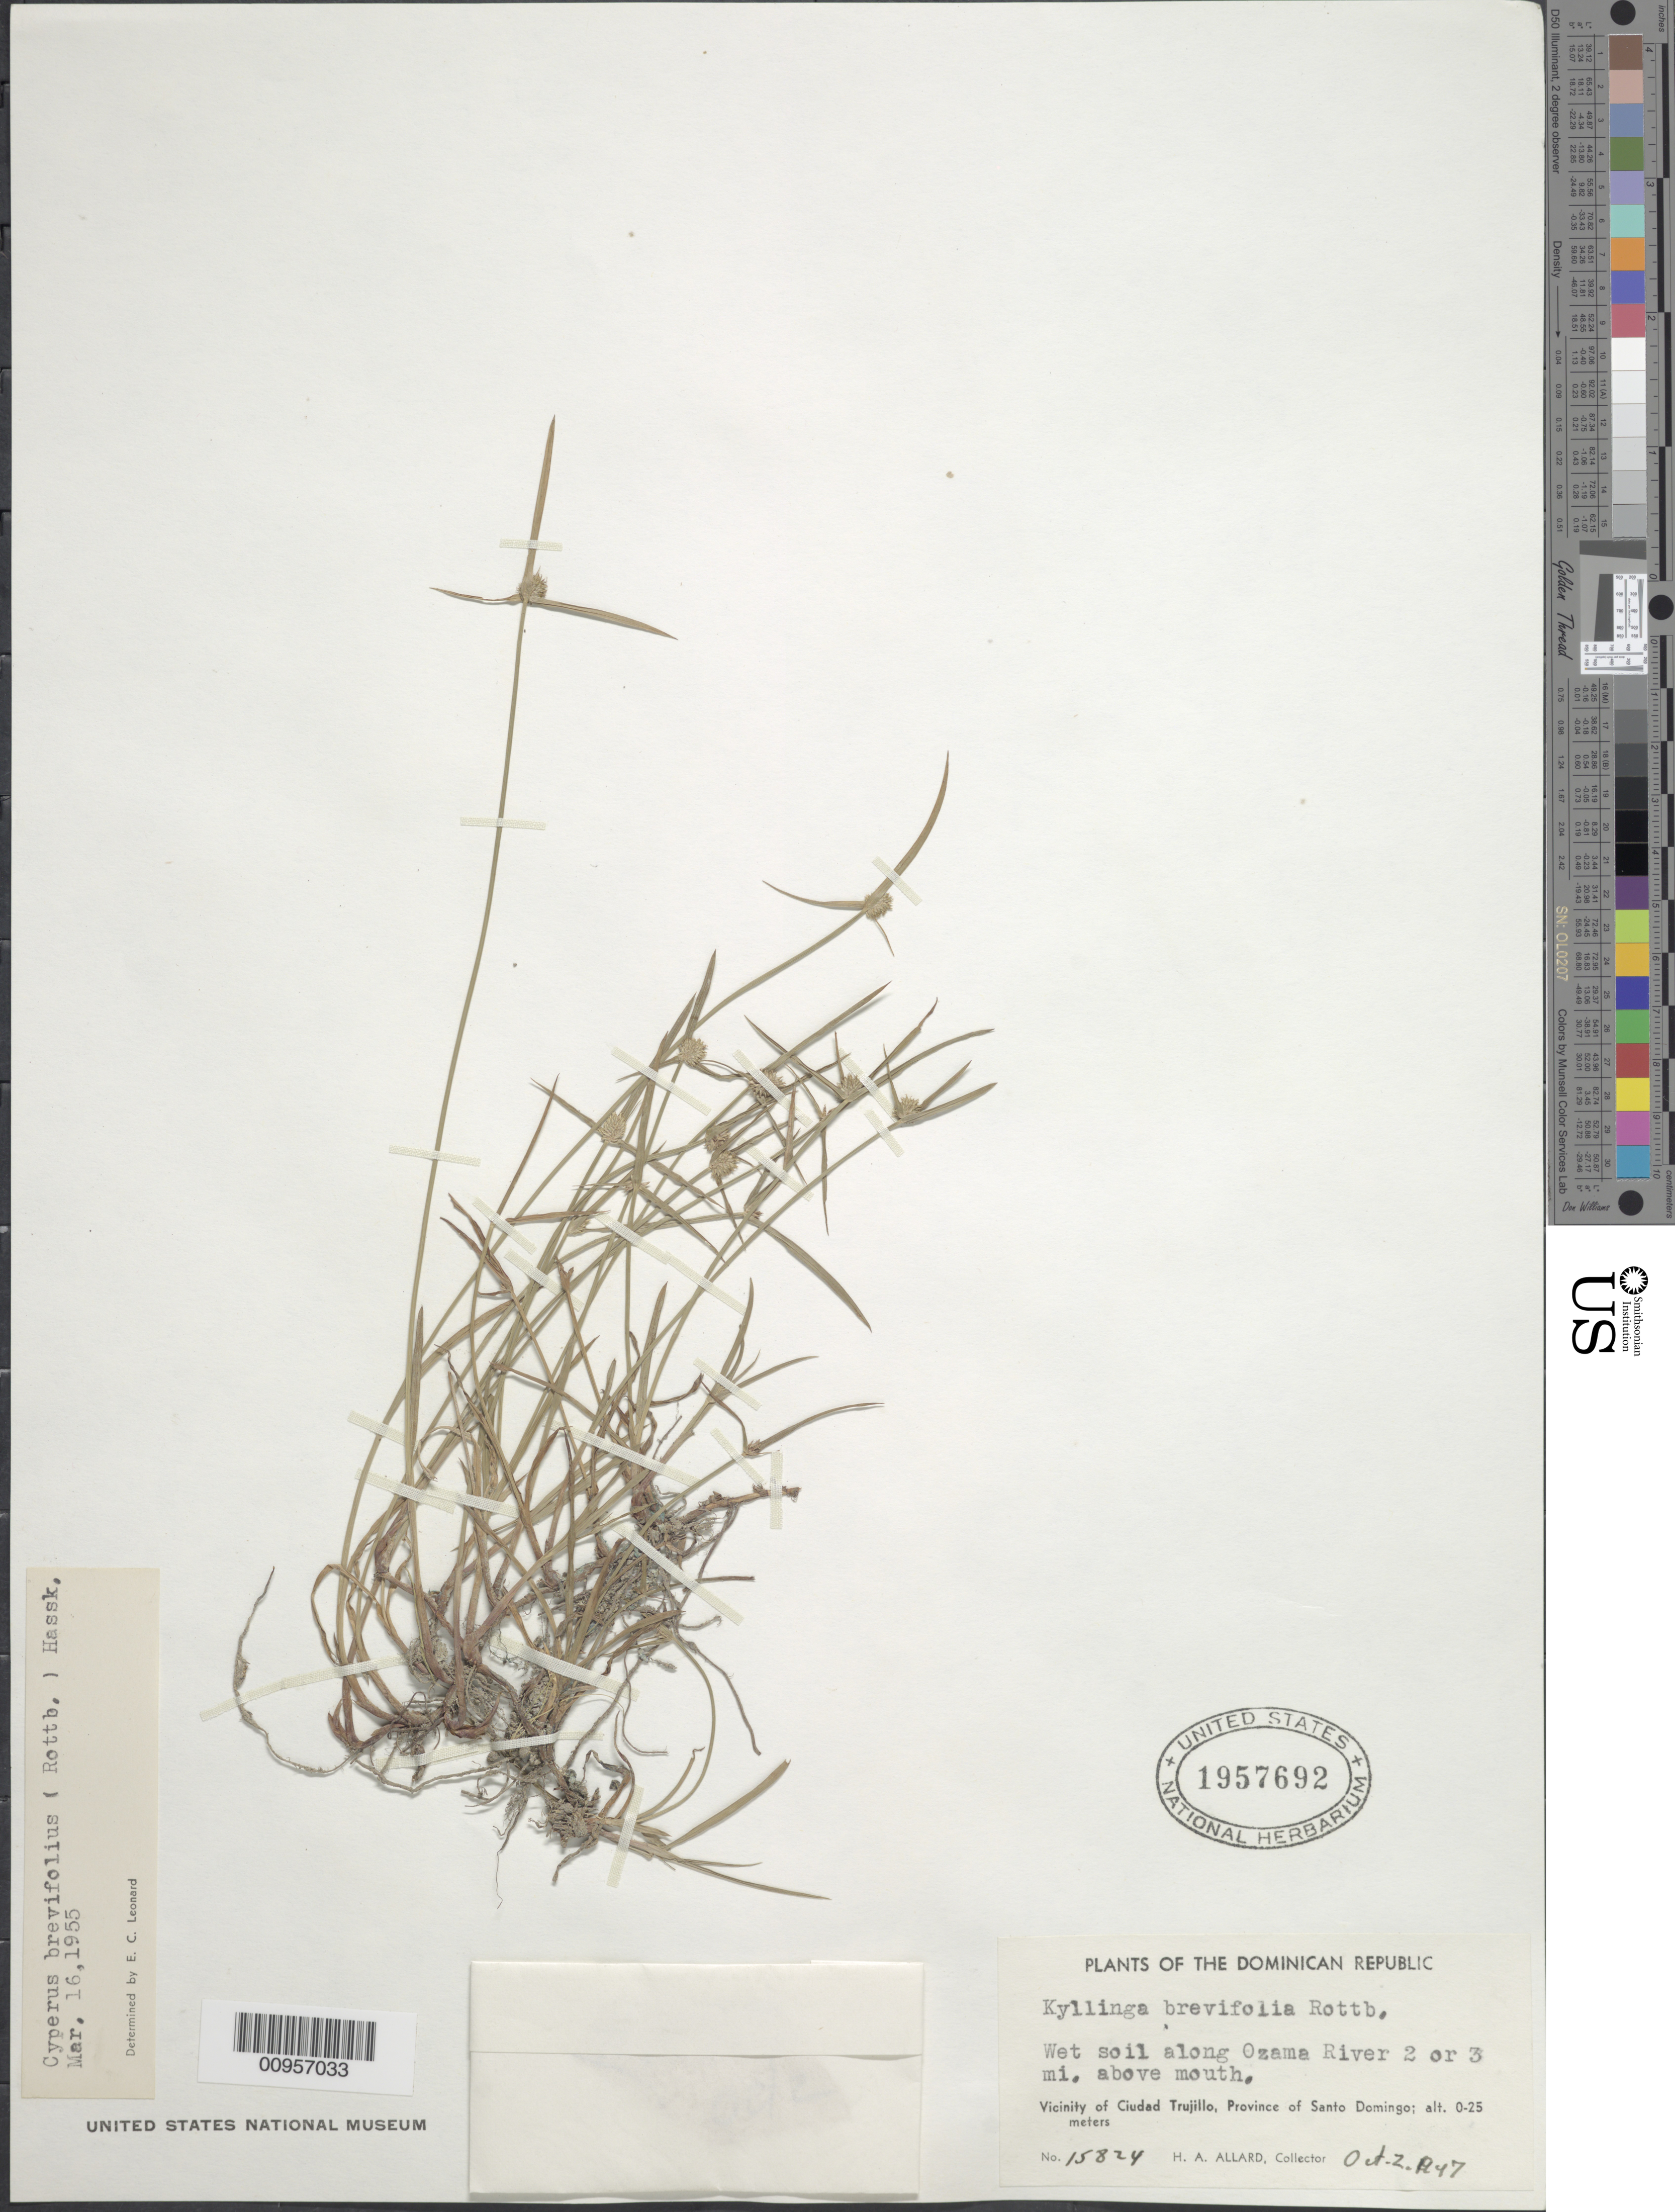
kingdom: Plantae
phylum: Tracheophyta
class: Liliopsida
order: Poales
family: Cyperaceae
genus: Cyperus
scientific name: Cyperus brevifolius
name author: (Rottb.) Hassk.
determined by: Strong, M. T., (US), Smithsonian Institution - National Museum of Natural History (UNITED STATES)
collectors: A. H. Allard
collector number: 15824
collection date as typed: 02 Oct 1947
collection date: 1947-10-02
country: Dominican Republic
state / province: Santo Domingo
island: Hispaniola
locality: Vicinity of Ciudad Trujillo, along Ozama River, 2 or 3 miles above mouth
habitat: Wet soil along river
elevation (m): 0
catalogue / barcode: US 957692